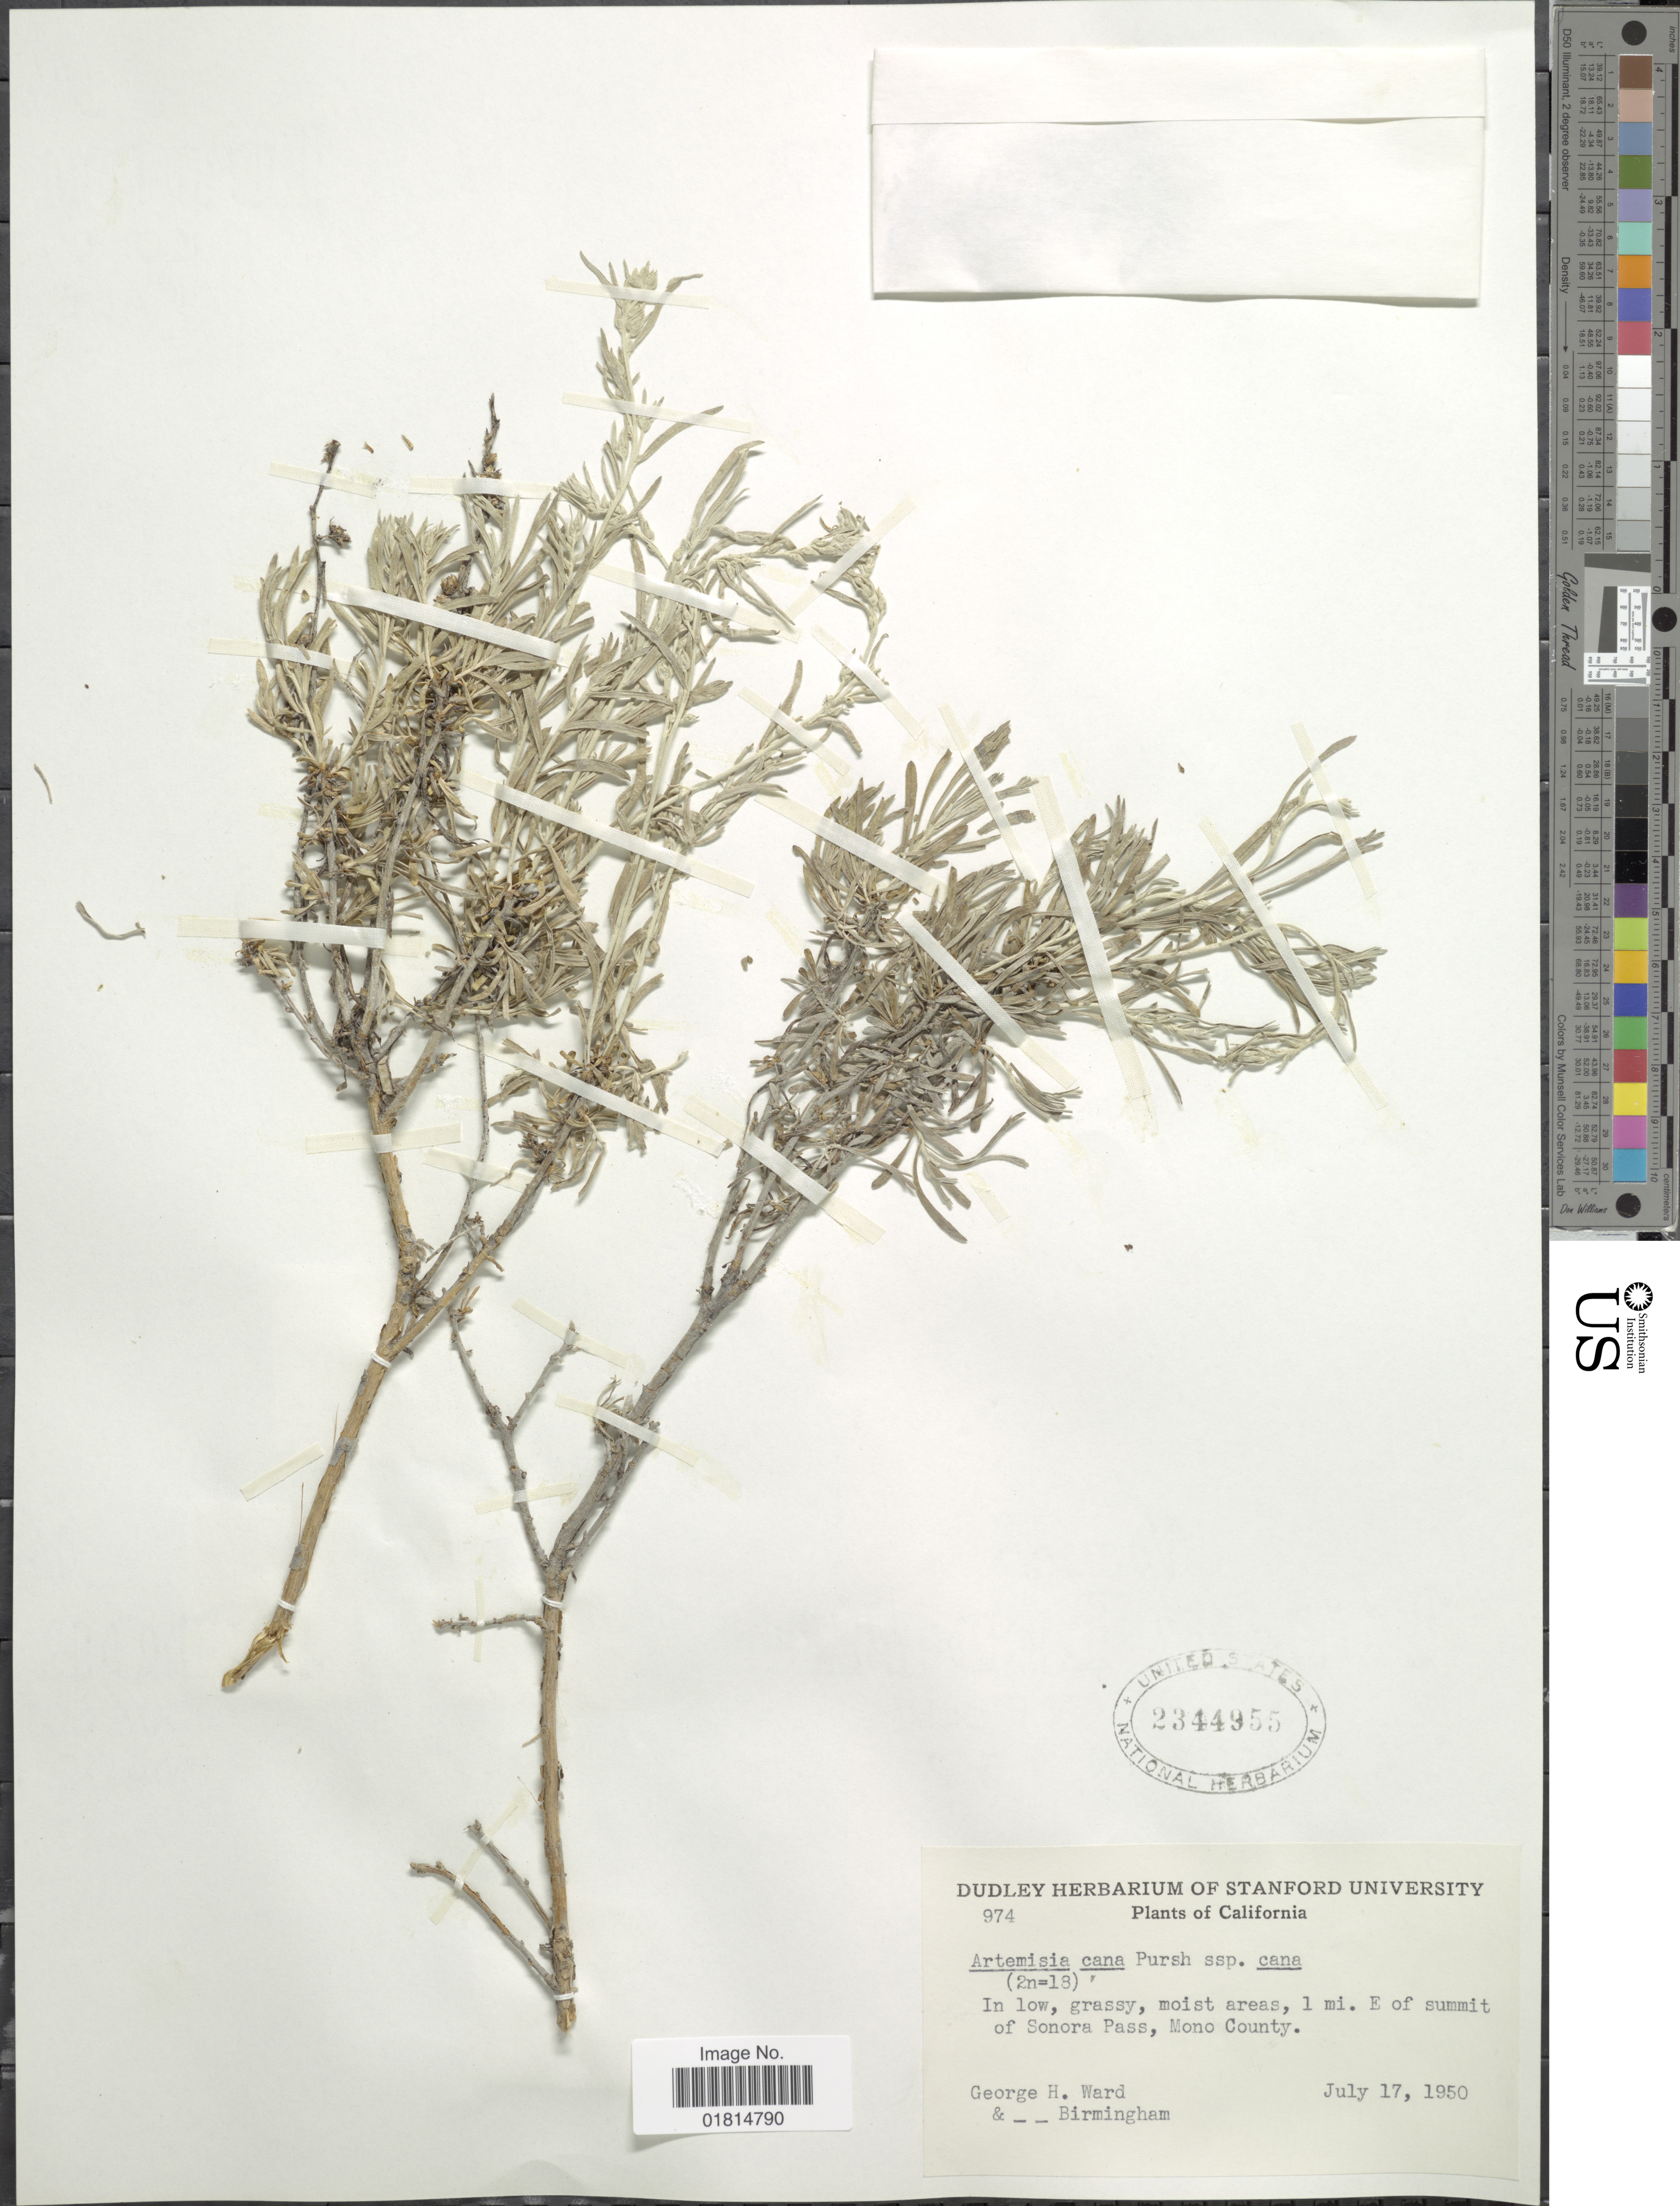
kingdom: Plantae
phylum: Tracheophyta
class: Magnoliopsida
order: Asterales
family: Asteraceae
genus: Artemisia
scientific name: Artemisia cana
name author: Pursh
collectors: G. H. Ward & Birmingham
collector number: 974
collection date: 1950-07-17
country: United States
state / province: California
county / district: Mono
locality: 1 mi. E of summit of Sonora Pass, Mono County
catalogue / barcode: US 2344955